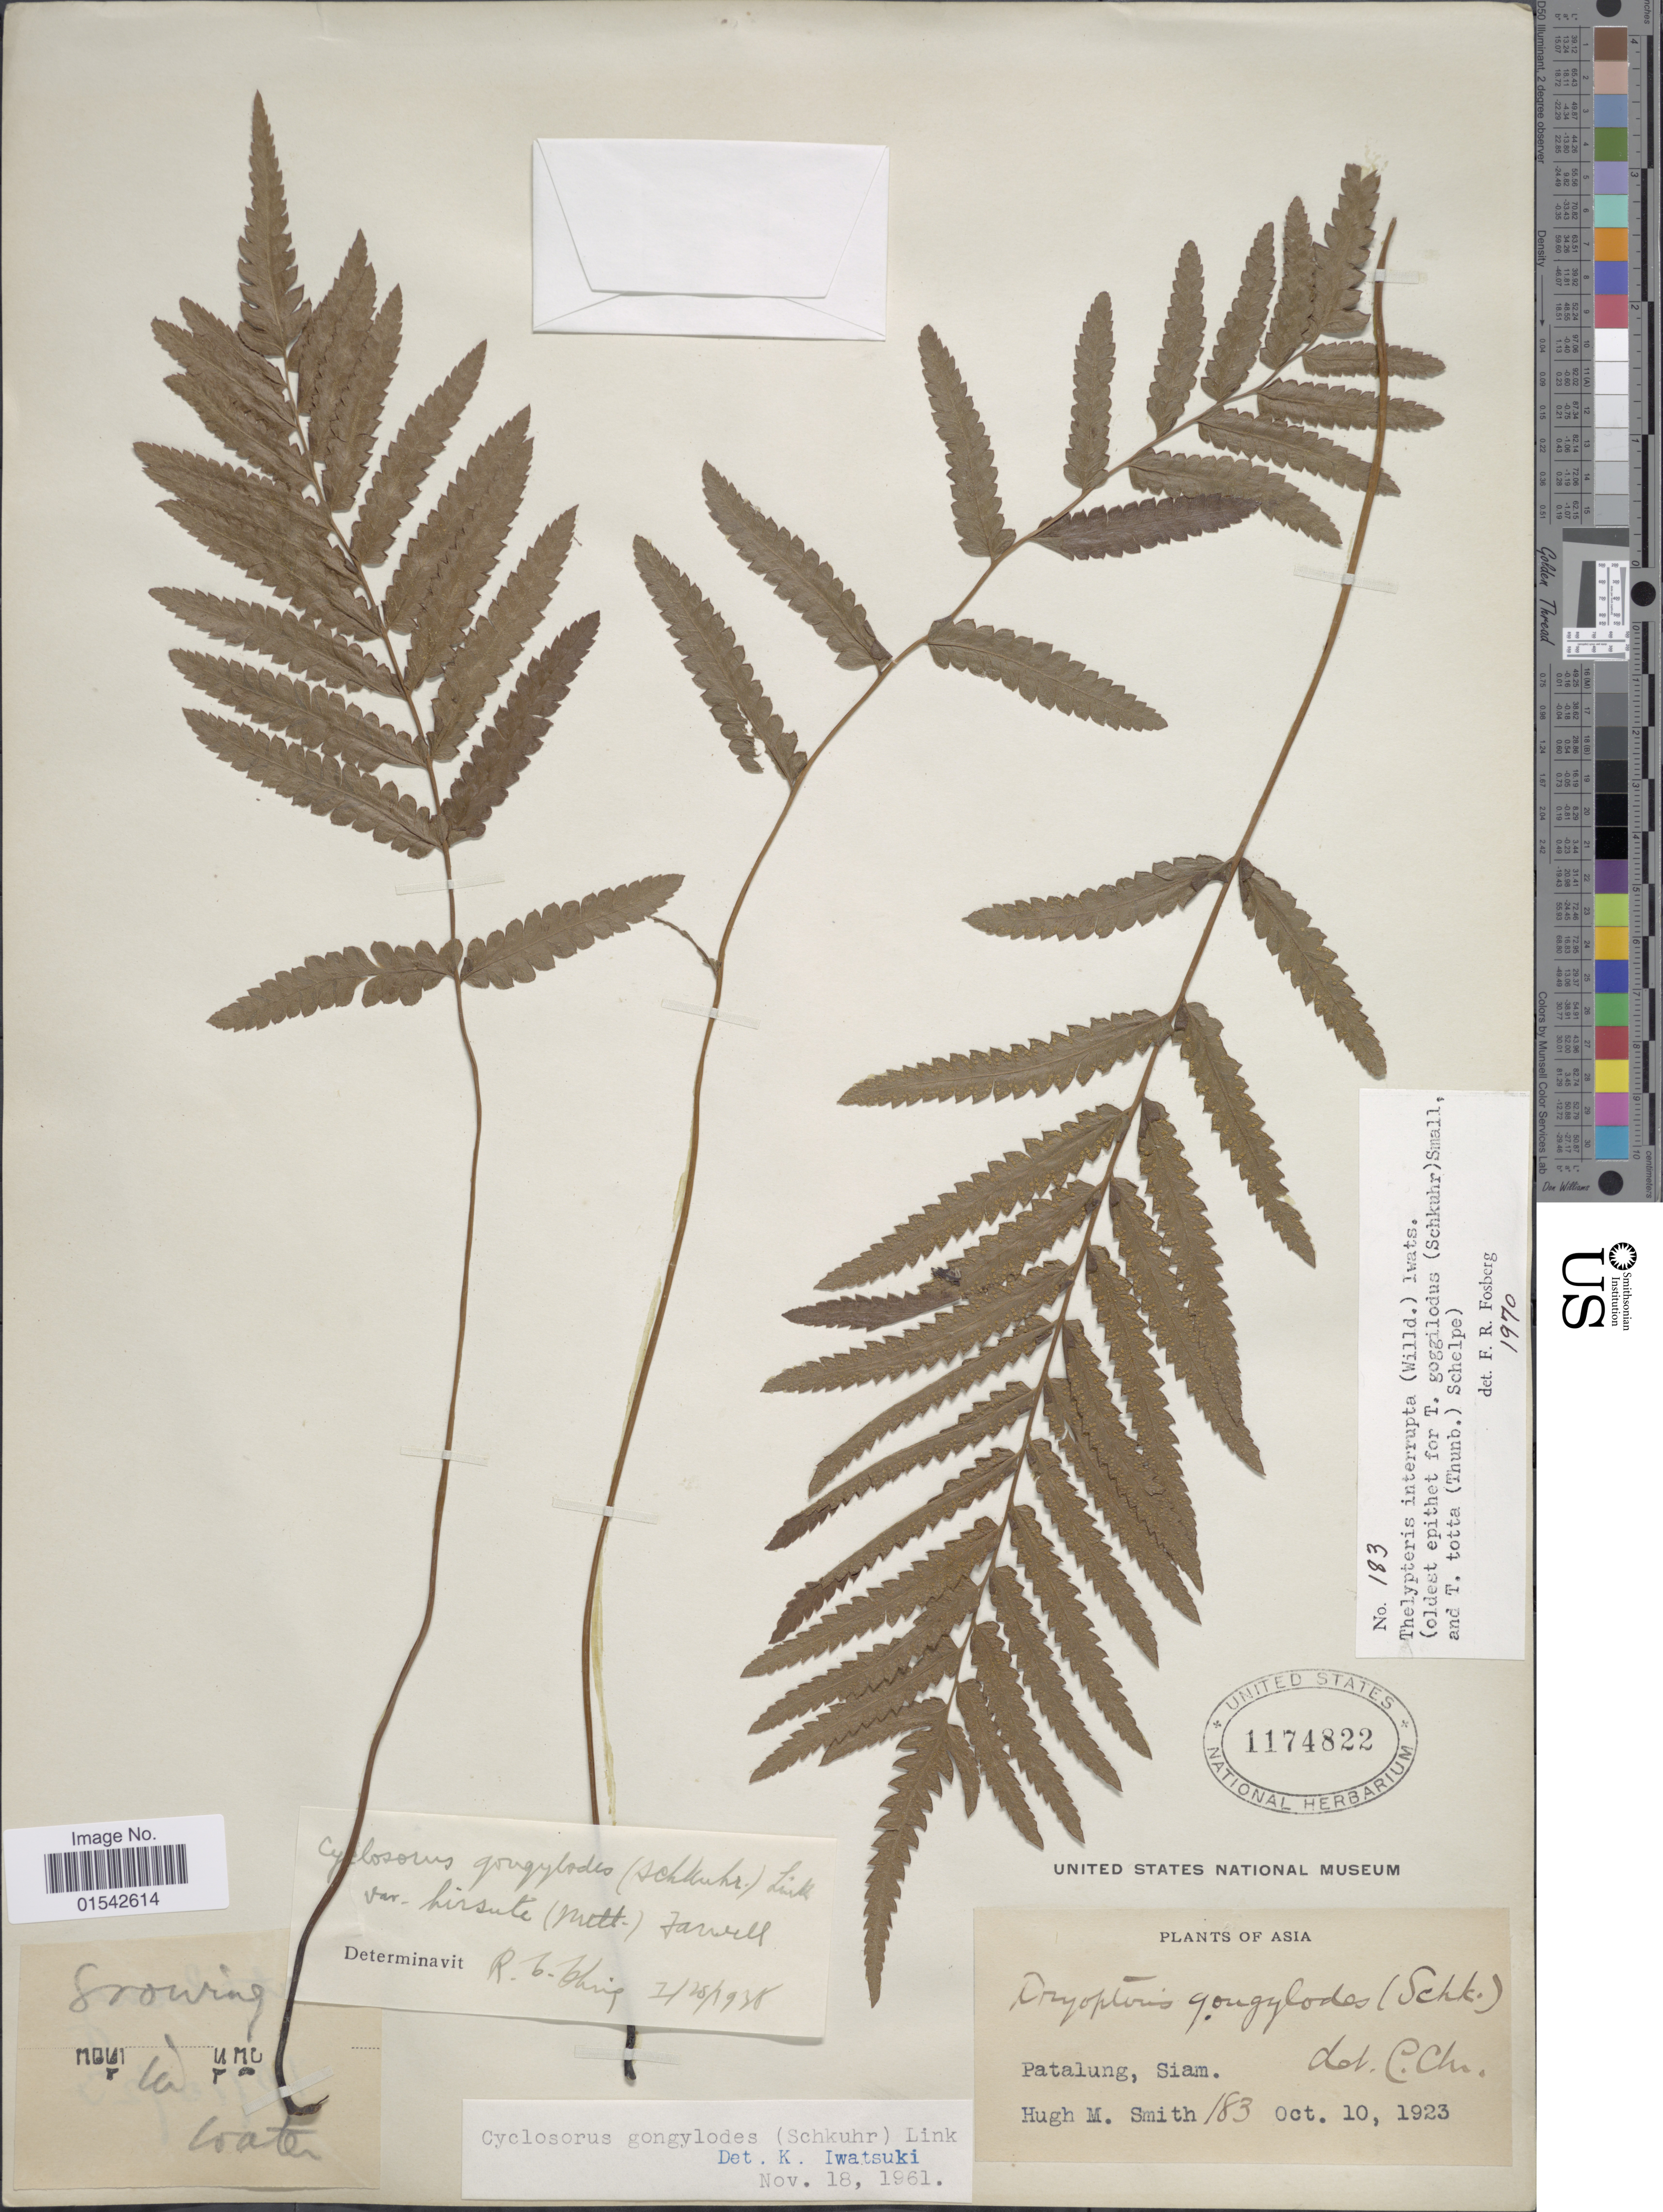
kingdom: Plantae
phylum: Tracheophyta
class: Polypodiopsida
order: Polypodiales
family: Thelypteridaceae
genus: Cyclosorus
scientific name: Cyclosorus interruptus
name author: (Willd.) H. Itô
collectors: H. M. Smith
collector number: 183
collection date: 1923-10-10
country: Thailand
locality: Asia, Patalung, Siam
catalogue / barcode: US 1174822